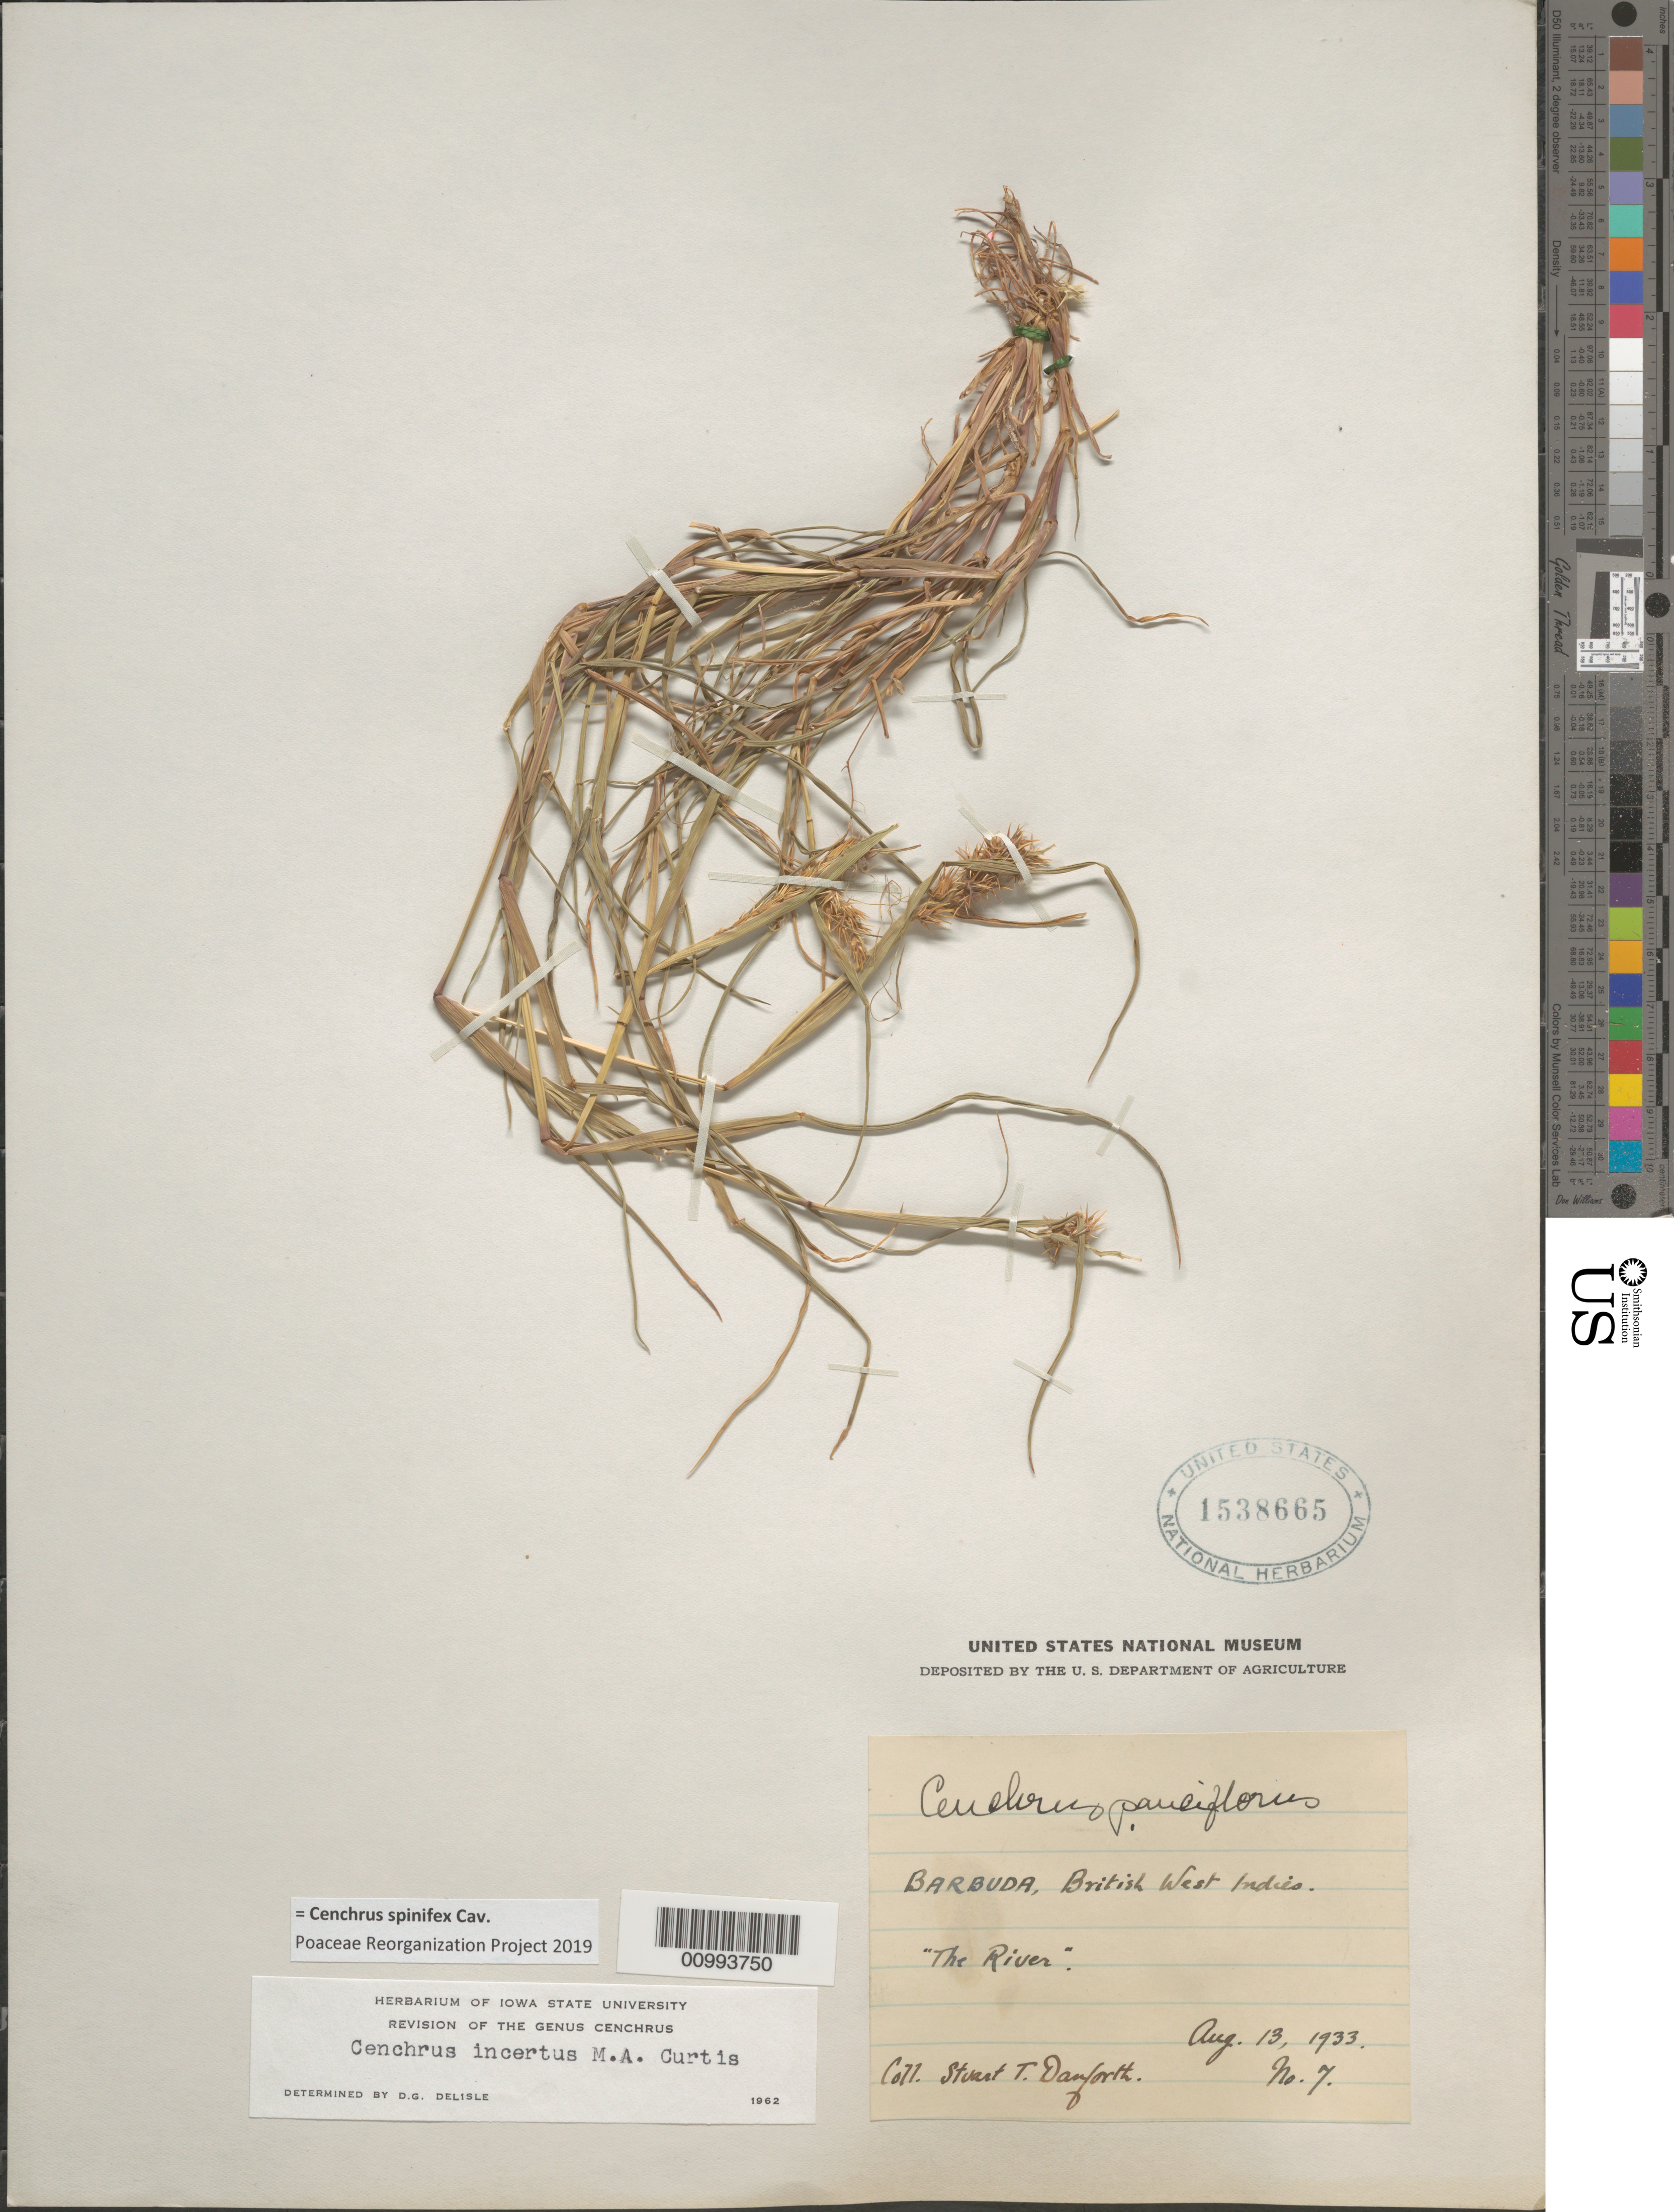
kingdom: Plantae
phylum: Tracheophyta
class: Liliopsida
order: Poales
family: Poaceae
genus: Cenchrus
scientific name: Cenchrus spinifex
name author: Cav.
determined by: Poaceae Reorganization Project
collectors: S. Danforth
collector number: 7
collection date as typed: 13 Aug 1933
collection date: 1933-08-13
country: Antigua and Barbuda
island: Barbuda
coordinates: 0 N, 0 E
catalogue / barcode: US 1538665